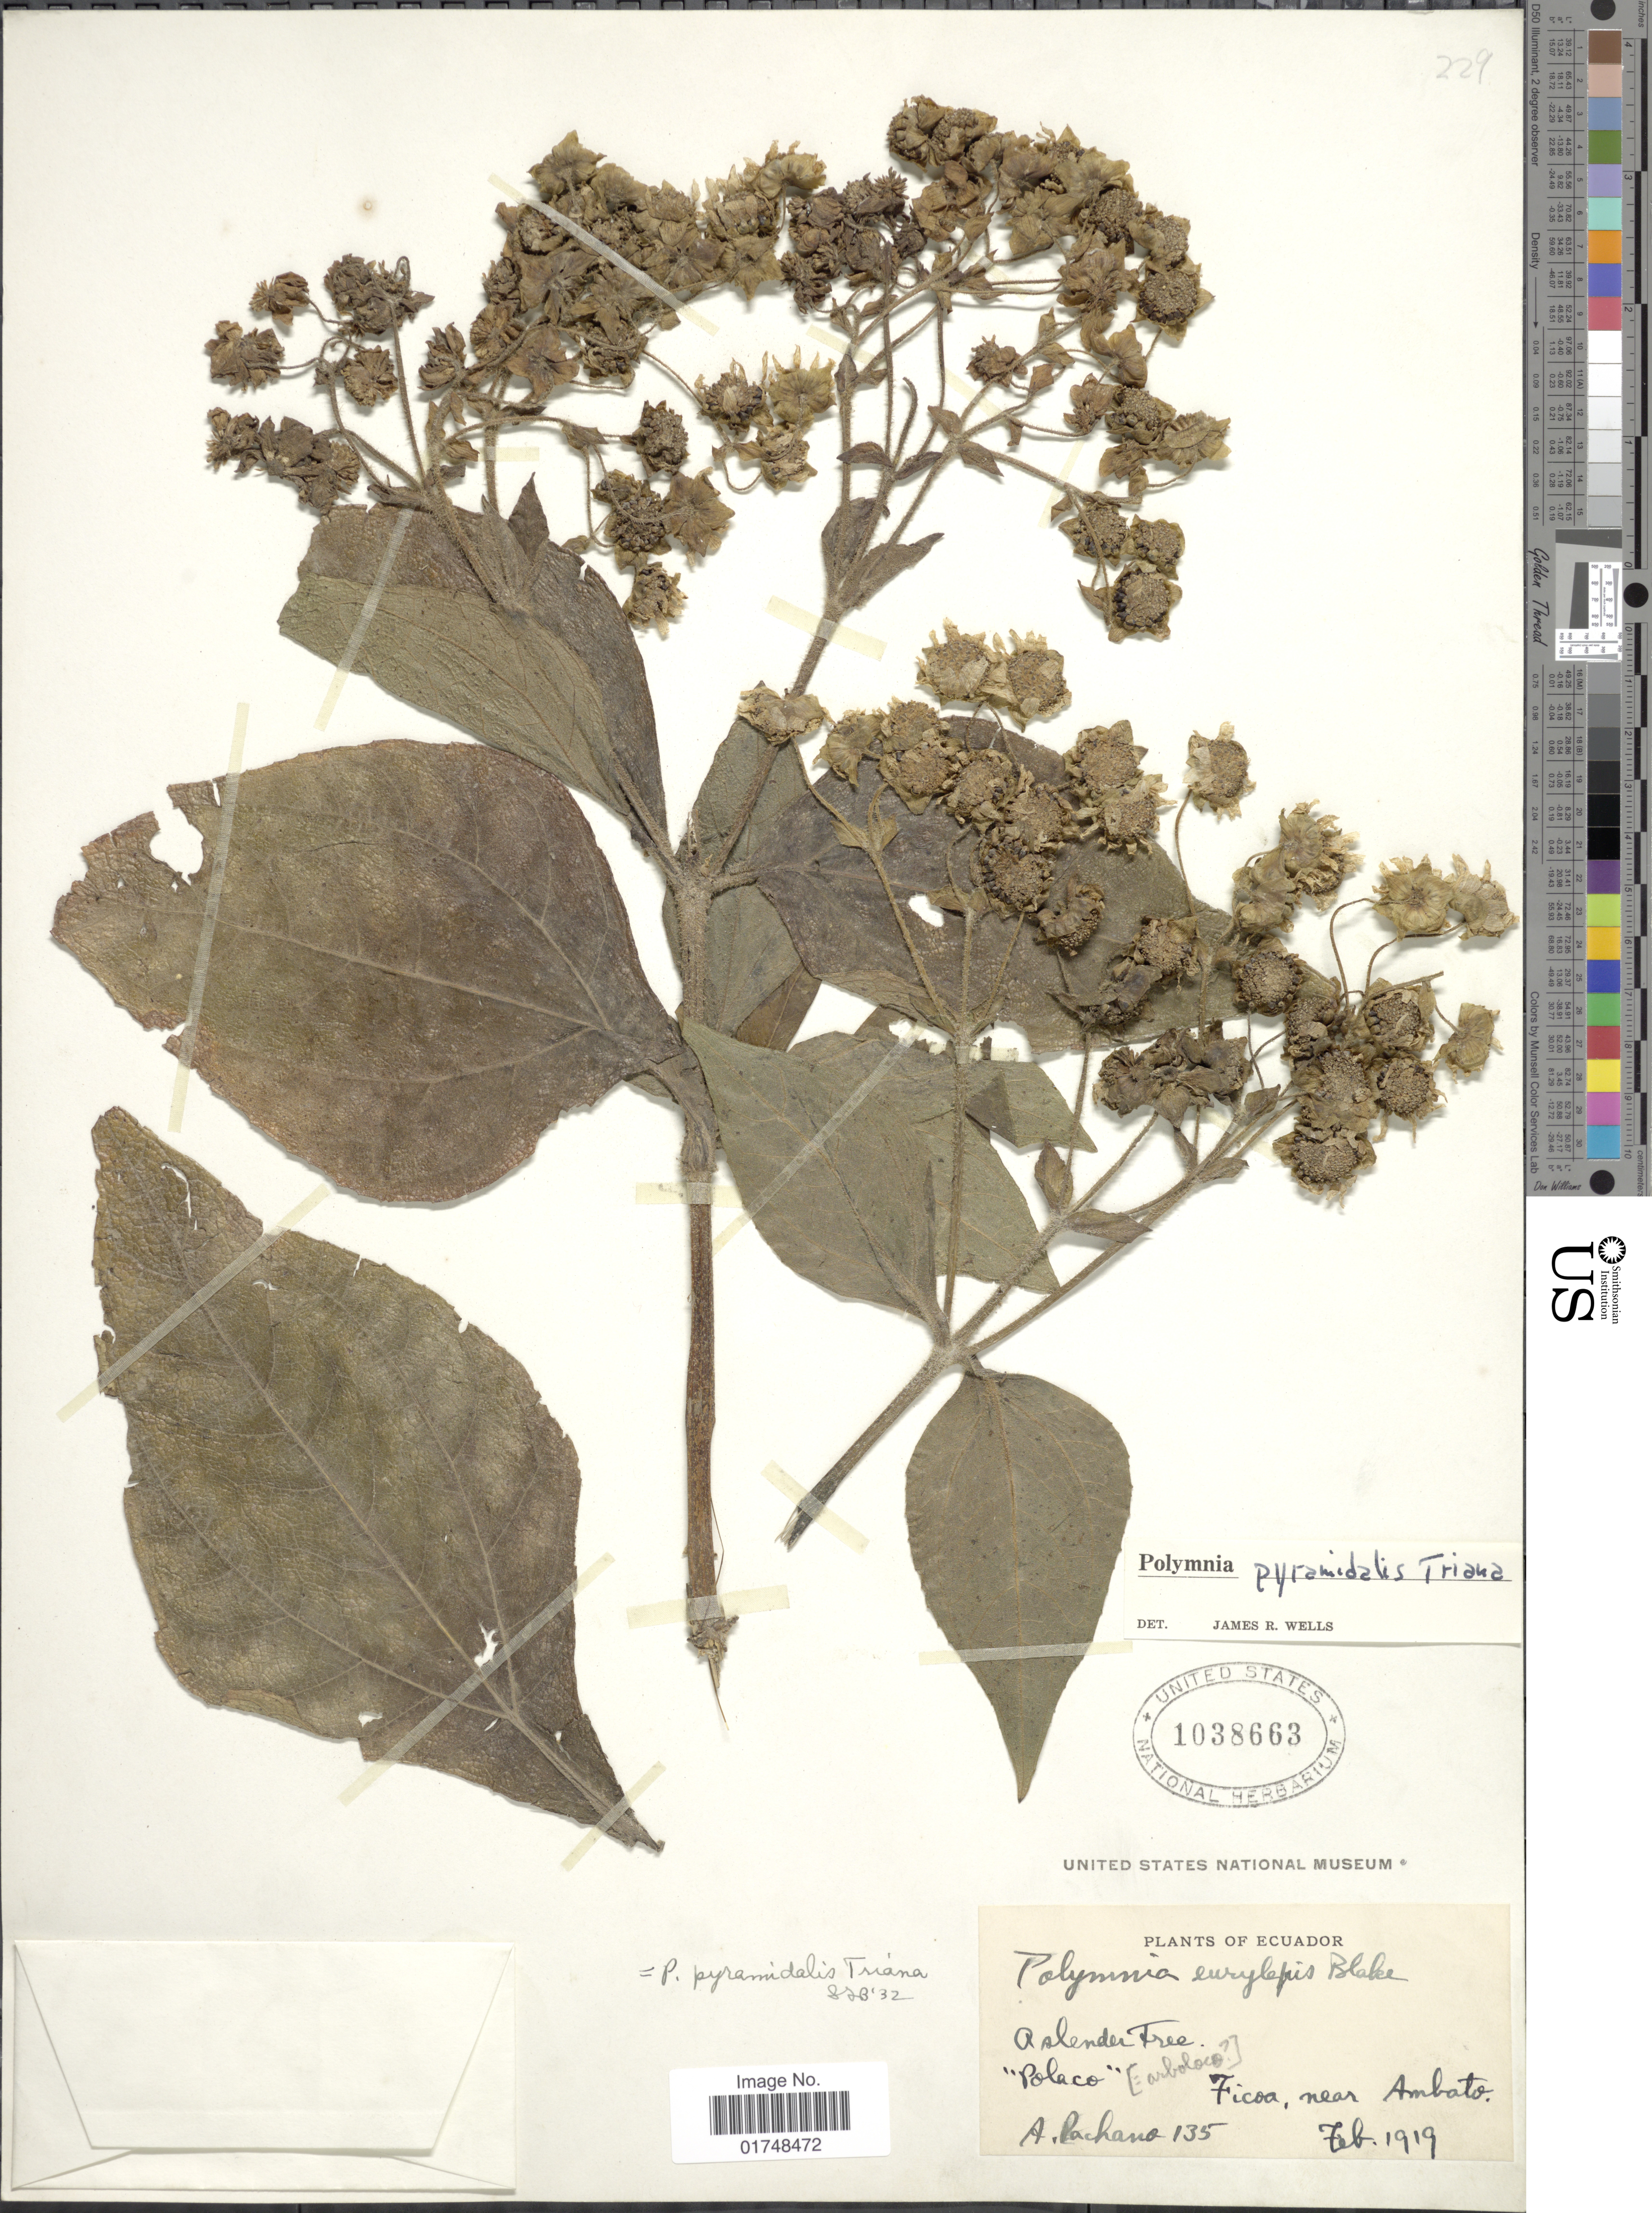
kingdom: Plantae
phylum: Tracheophyta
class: Magnoliopsida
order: Asterales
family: Asteraceae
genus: Smallanthus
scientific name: Smallanthus pyramidalis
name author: (Triana) H. Rob.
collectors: A. Pachano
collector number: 135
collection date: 1919-02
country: Ecuador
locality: Polaco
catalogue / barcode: US 1038663